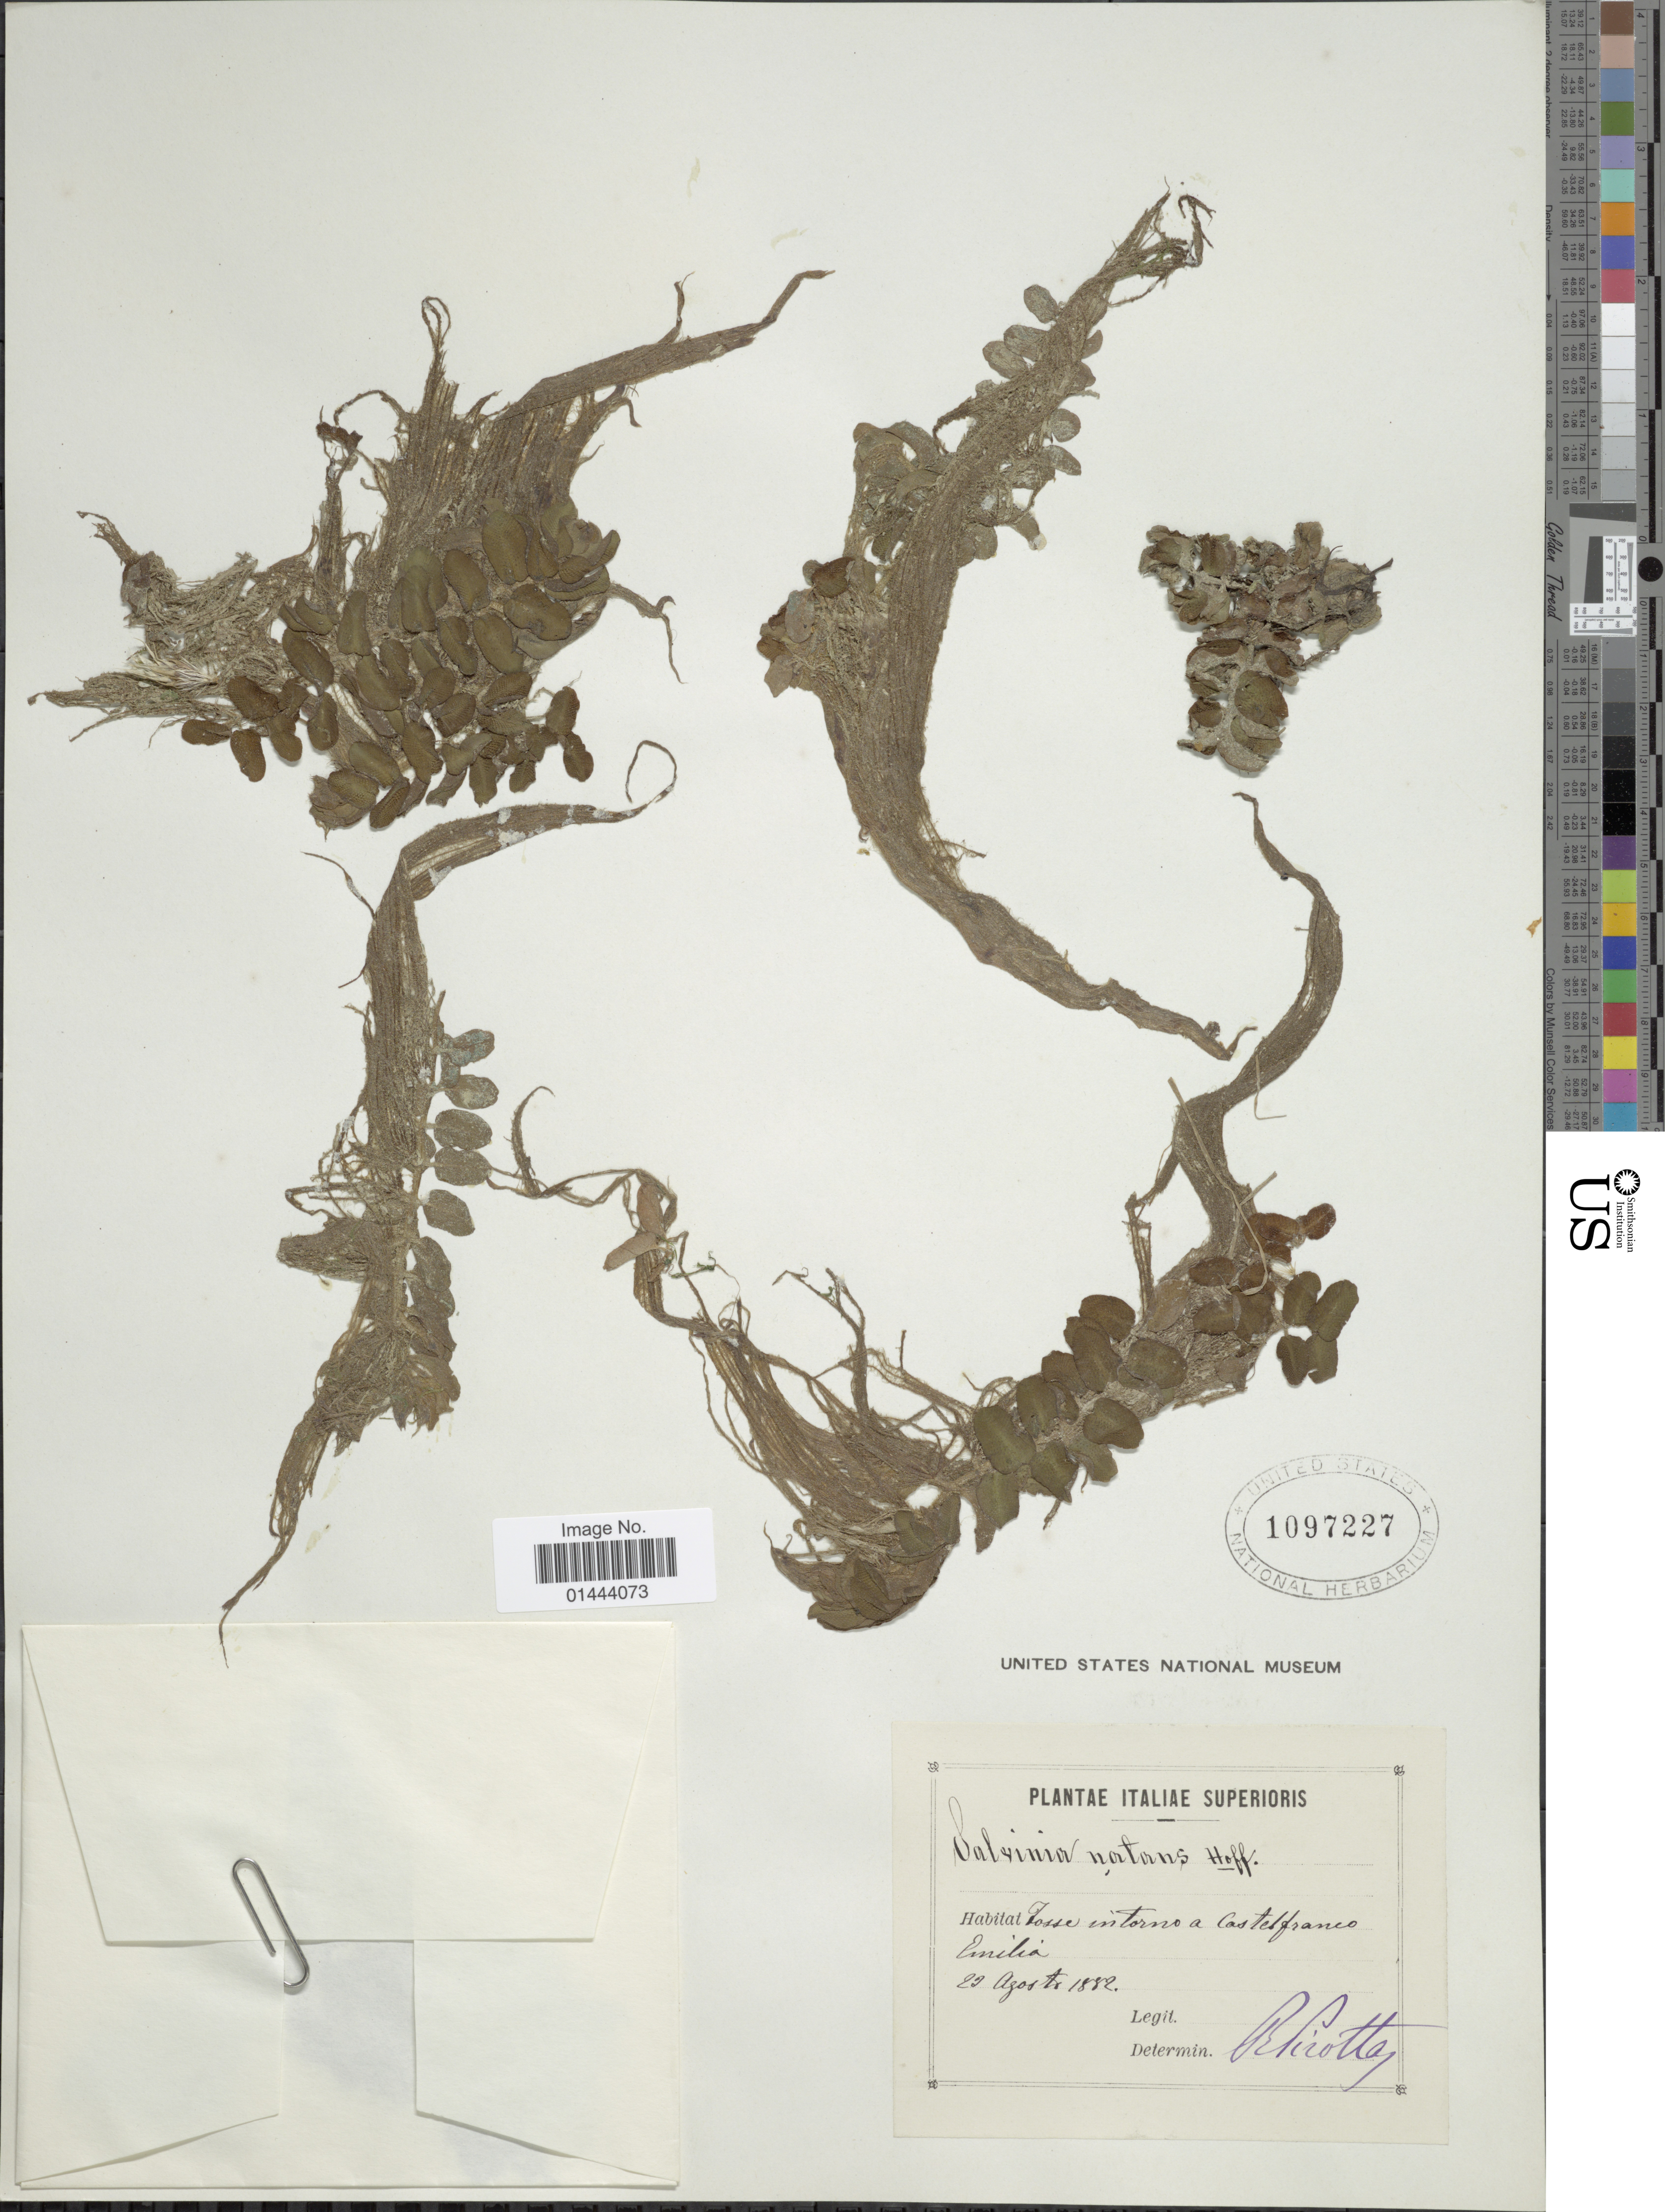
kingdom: Plantae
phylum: Tracheophyta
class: Polypodiopsida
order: Salviniales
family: Salviniaceae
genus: Salvinia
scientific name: Salvinia natans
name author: (L.) All.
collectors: B. Pirottas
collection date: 1882-08-23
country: Italy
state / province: Emilia-Romagna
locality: Italiaae Superioris, Tosse intorno a Castelfranco Emilia [interpreted]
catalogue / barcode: US 1097227